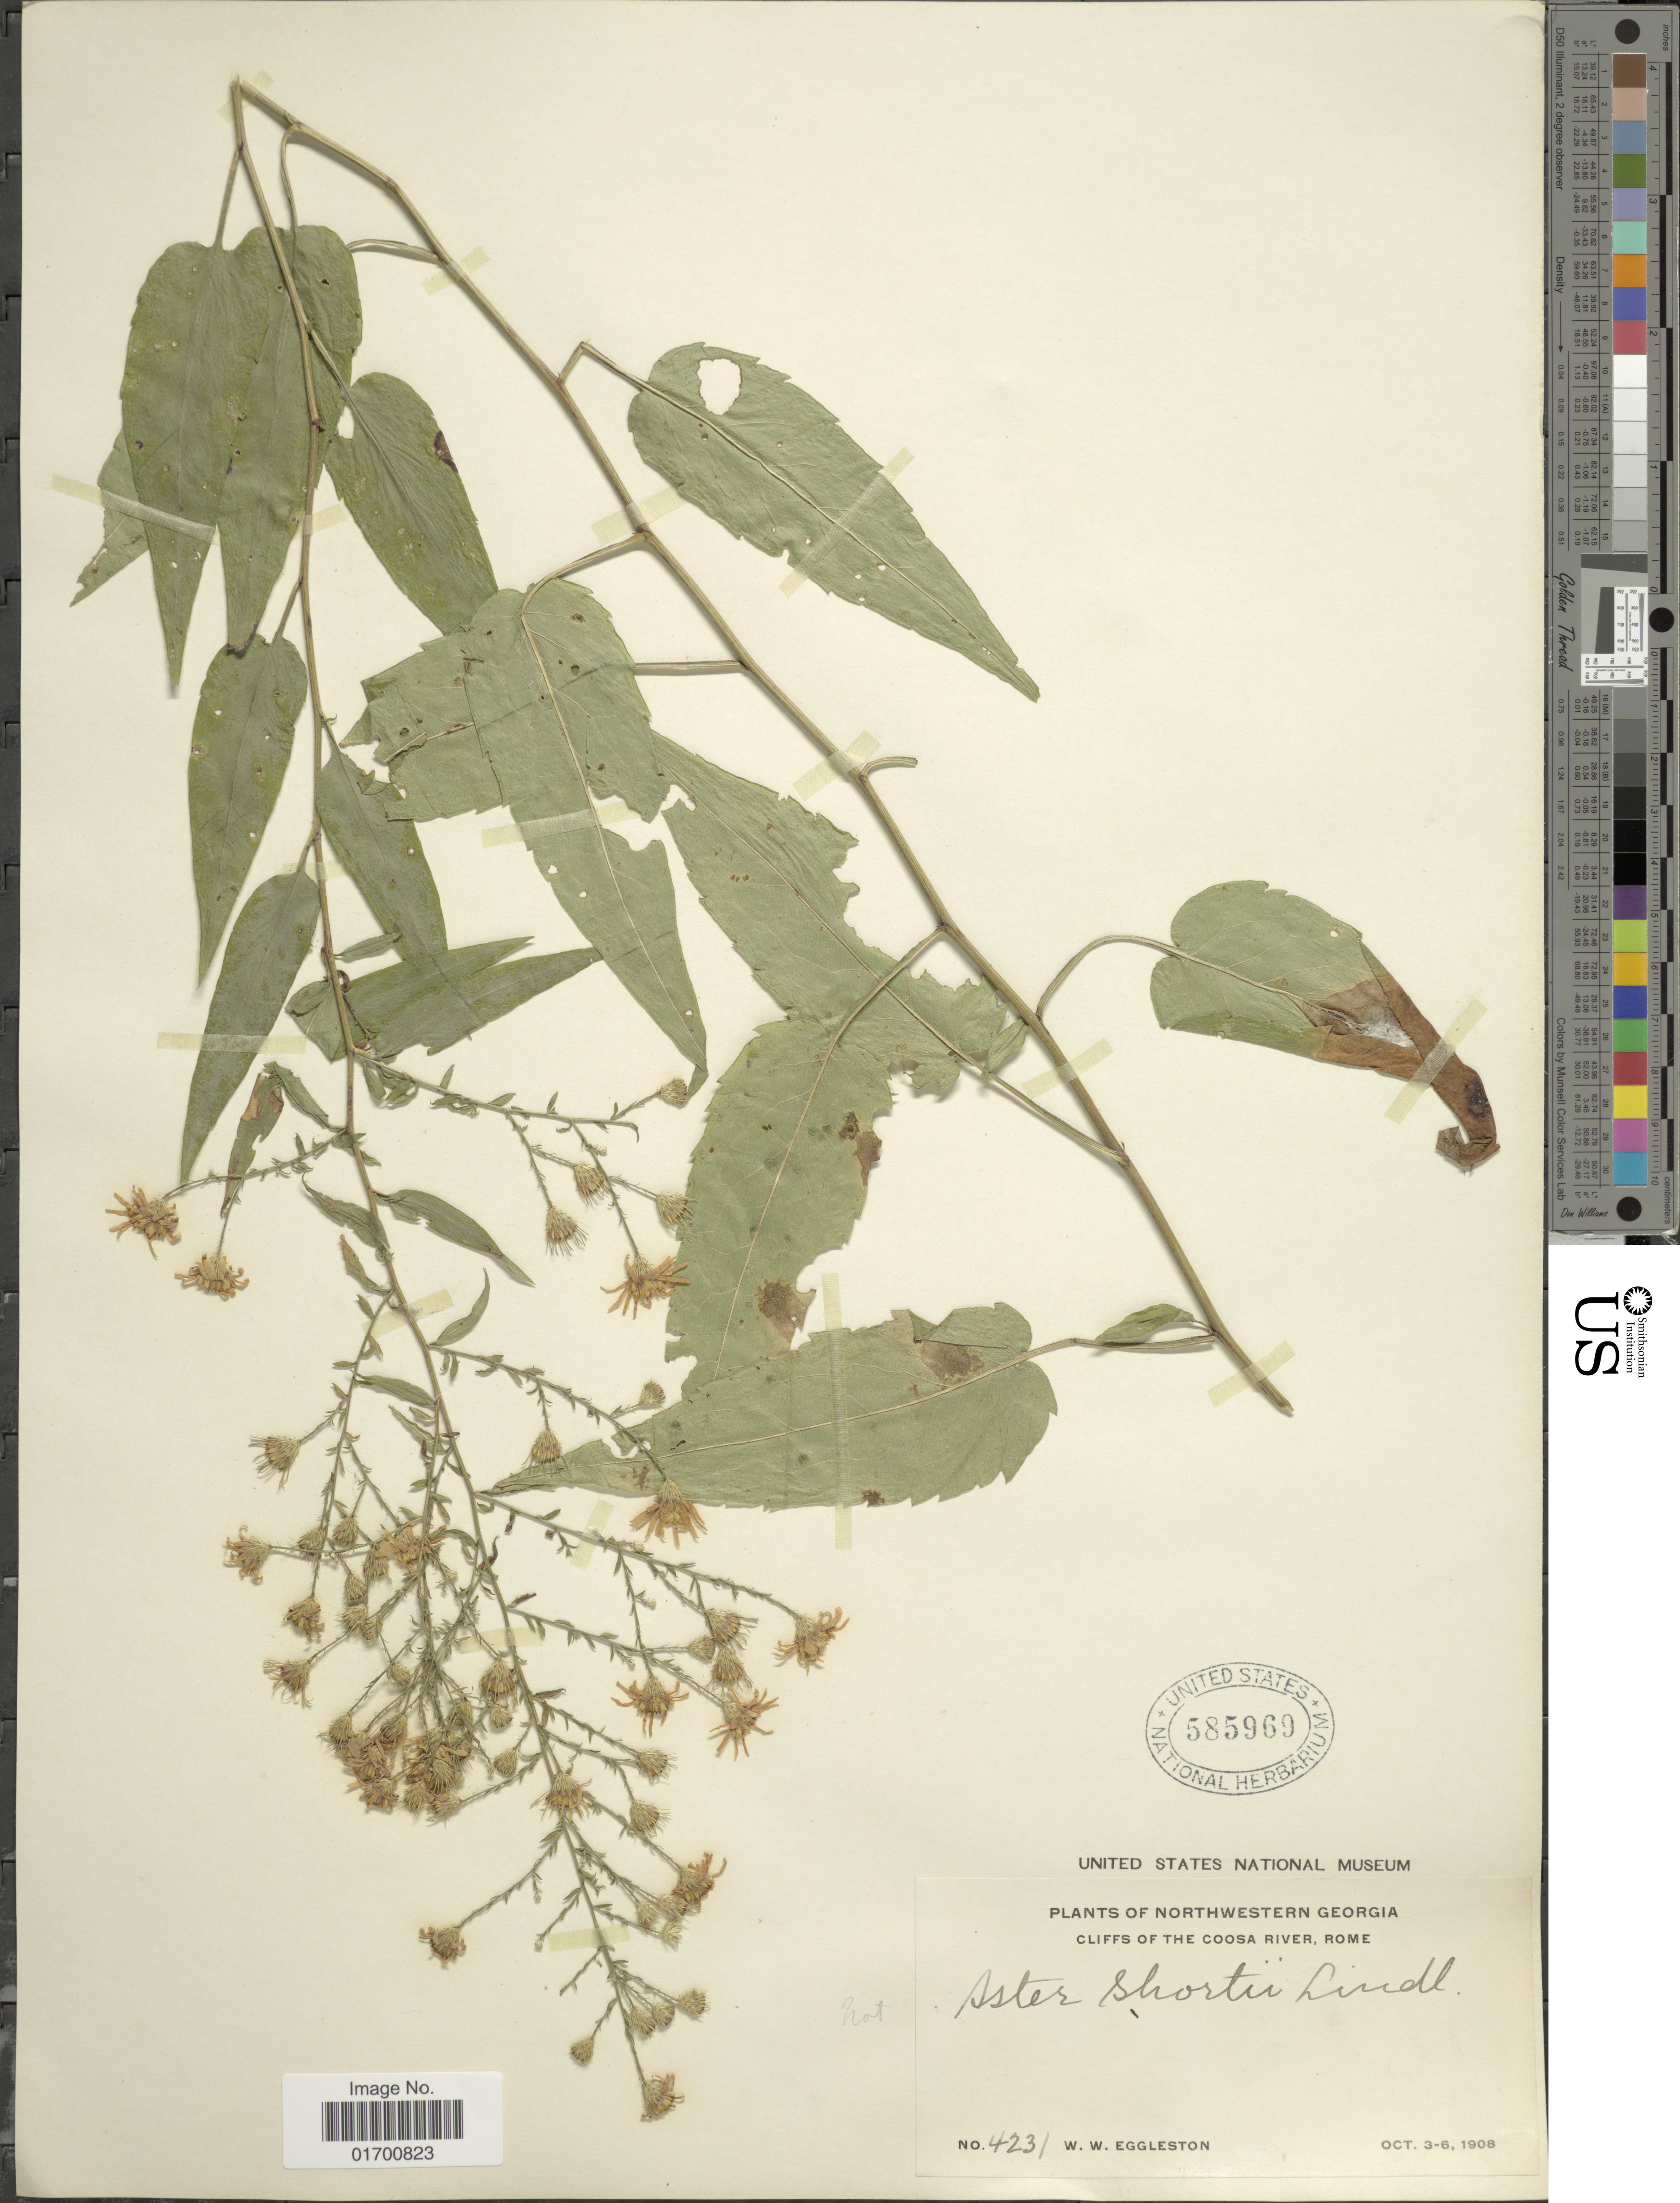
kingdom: Plantae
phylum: Tracheophyta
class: Magnoliopsida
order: Asterales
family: Asteraceae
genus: Symphyotrichum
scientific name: Symphyotrichum lowrieanum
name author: (Porter) G.L. Nesom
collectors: W. W. Eggleston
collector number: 4231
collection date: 1908-10-03/1908-10-06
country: United States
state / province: Georgia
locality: Northwestern Georgia, Cliffs of the Coosa River, Rome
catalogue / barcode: US 585969